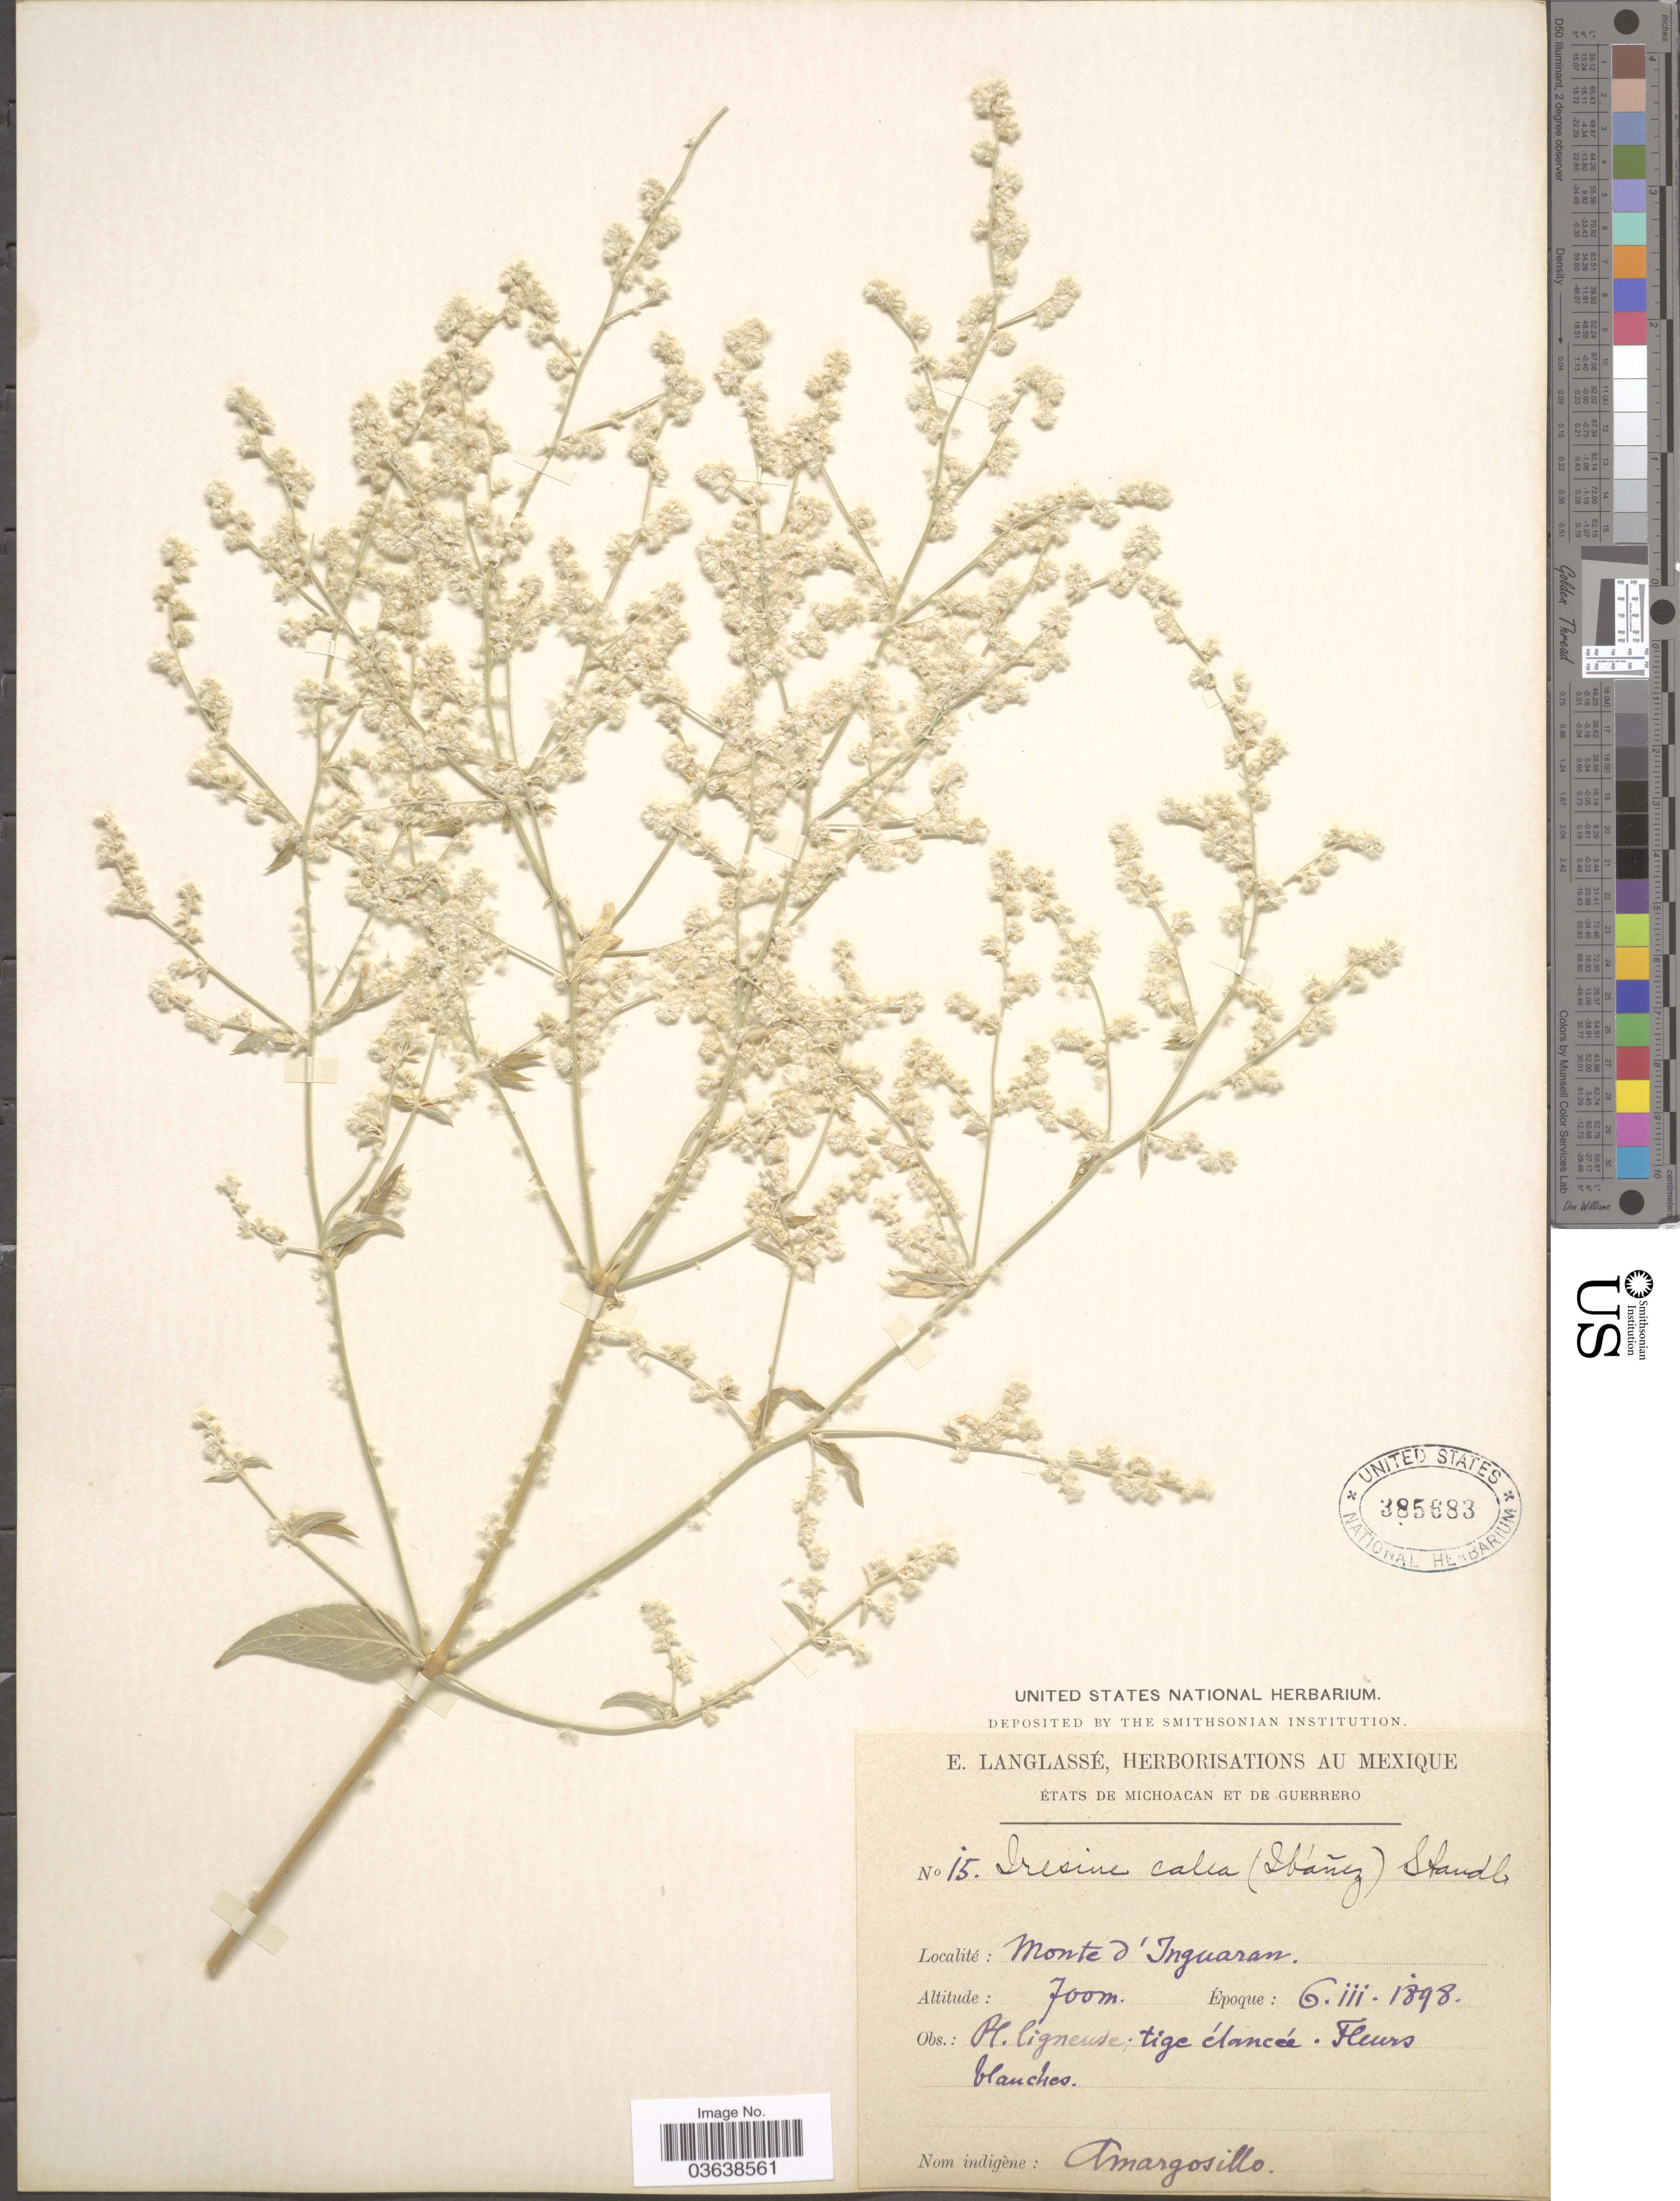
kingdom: Plantae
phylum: Tracheophyta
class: Magnoliopsida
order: Caryophyllales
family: Amaranthaceae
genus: Iresine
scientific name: Iresine calea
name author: (Ibáñez) Standl.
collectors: E. Langlassé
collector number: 15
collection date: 1898-03-06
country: Mexico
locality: États de Michoacan et de Guerrero. Monte d'Inguaran.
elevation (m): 700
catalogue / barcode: US 385683